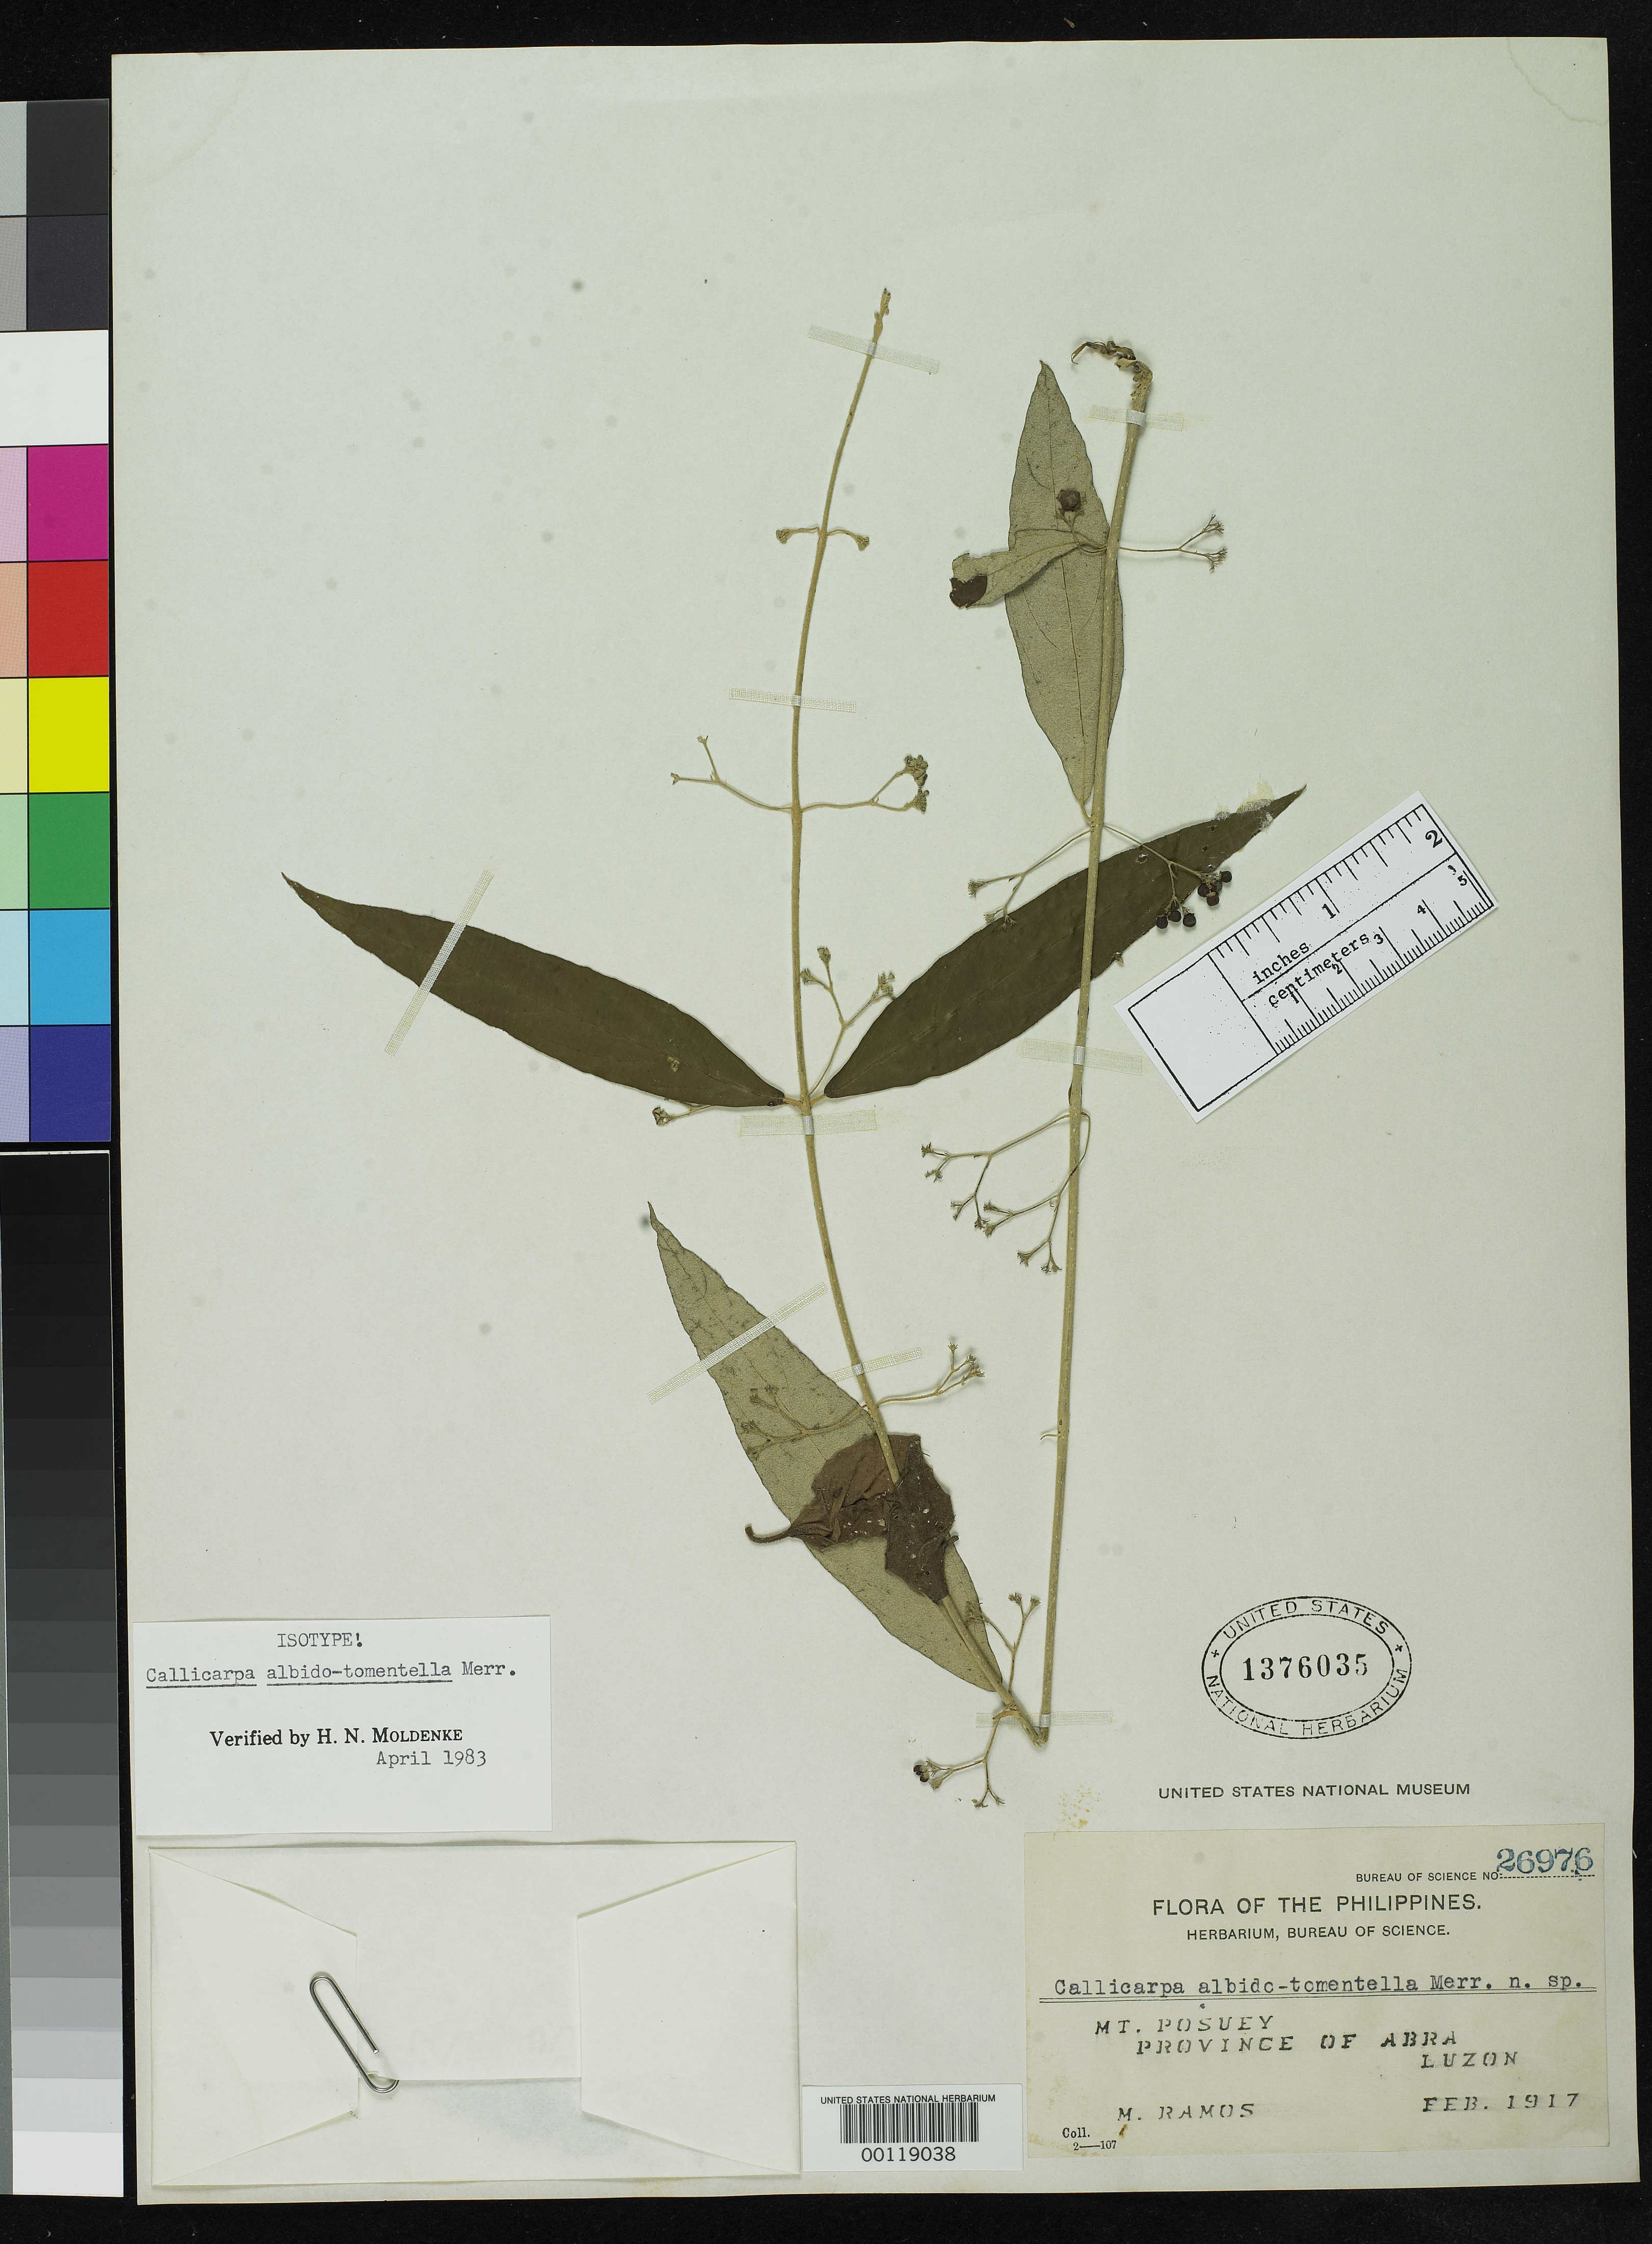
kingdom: Plantae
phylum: Tracheophyta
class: Magnoliopsida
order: Lamiales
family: Lamiaceae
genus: Callicarpa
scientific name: Callicarpa albido-tomentella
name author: Merr.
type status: Isotype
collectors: M. Ramos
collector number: Bur. Sci. 26976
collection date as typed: Feb 1917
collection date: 1917-02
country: Philippines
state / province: Cordillera (Administrative Region)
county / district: Abra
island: Luzon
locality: Mt. Posuey.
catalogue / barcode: US 1376035